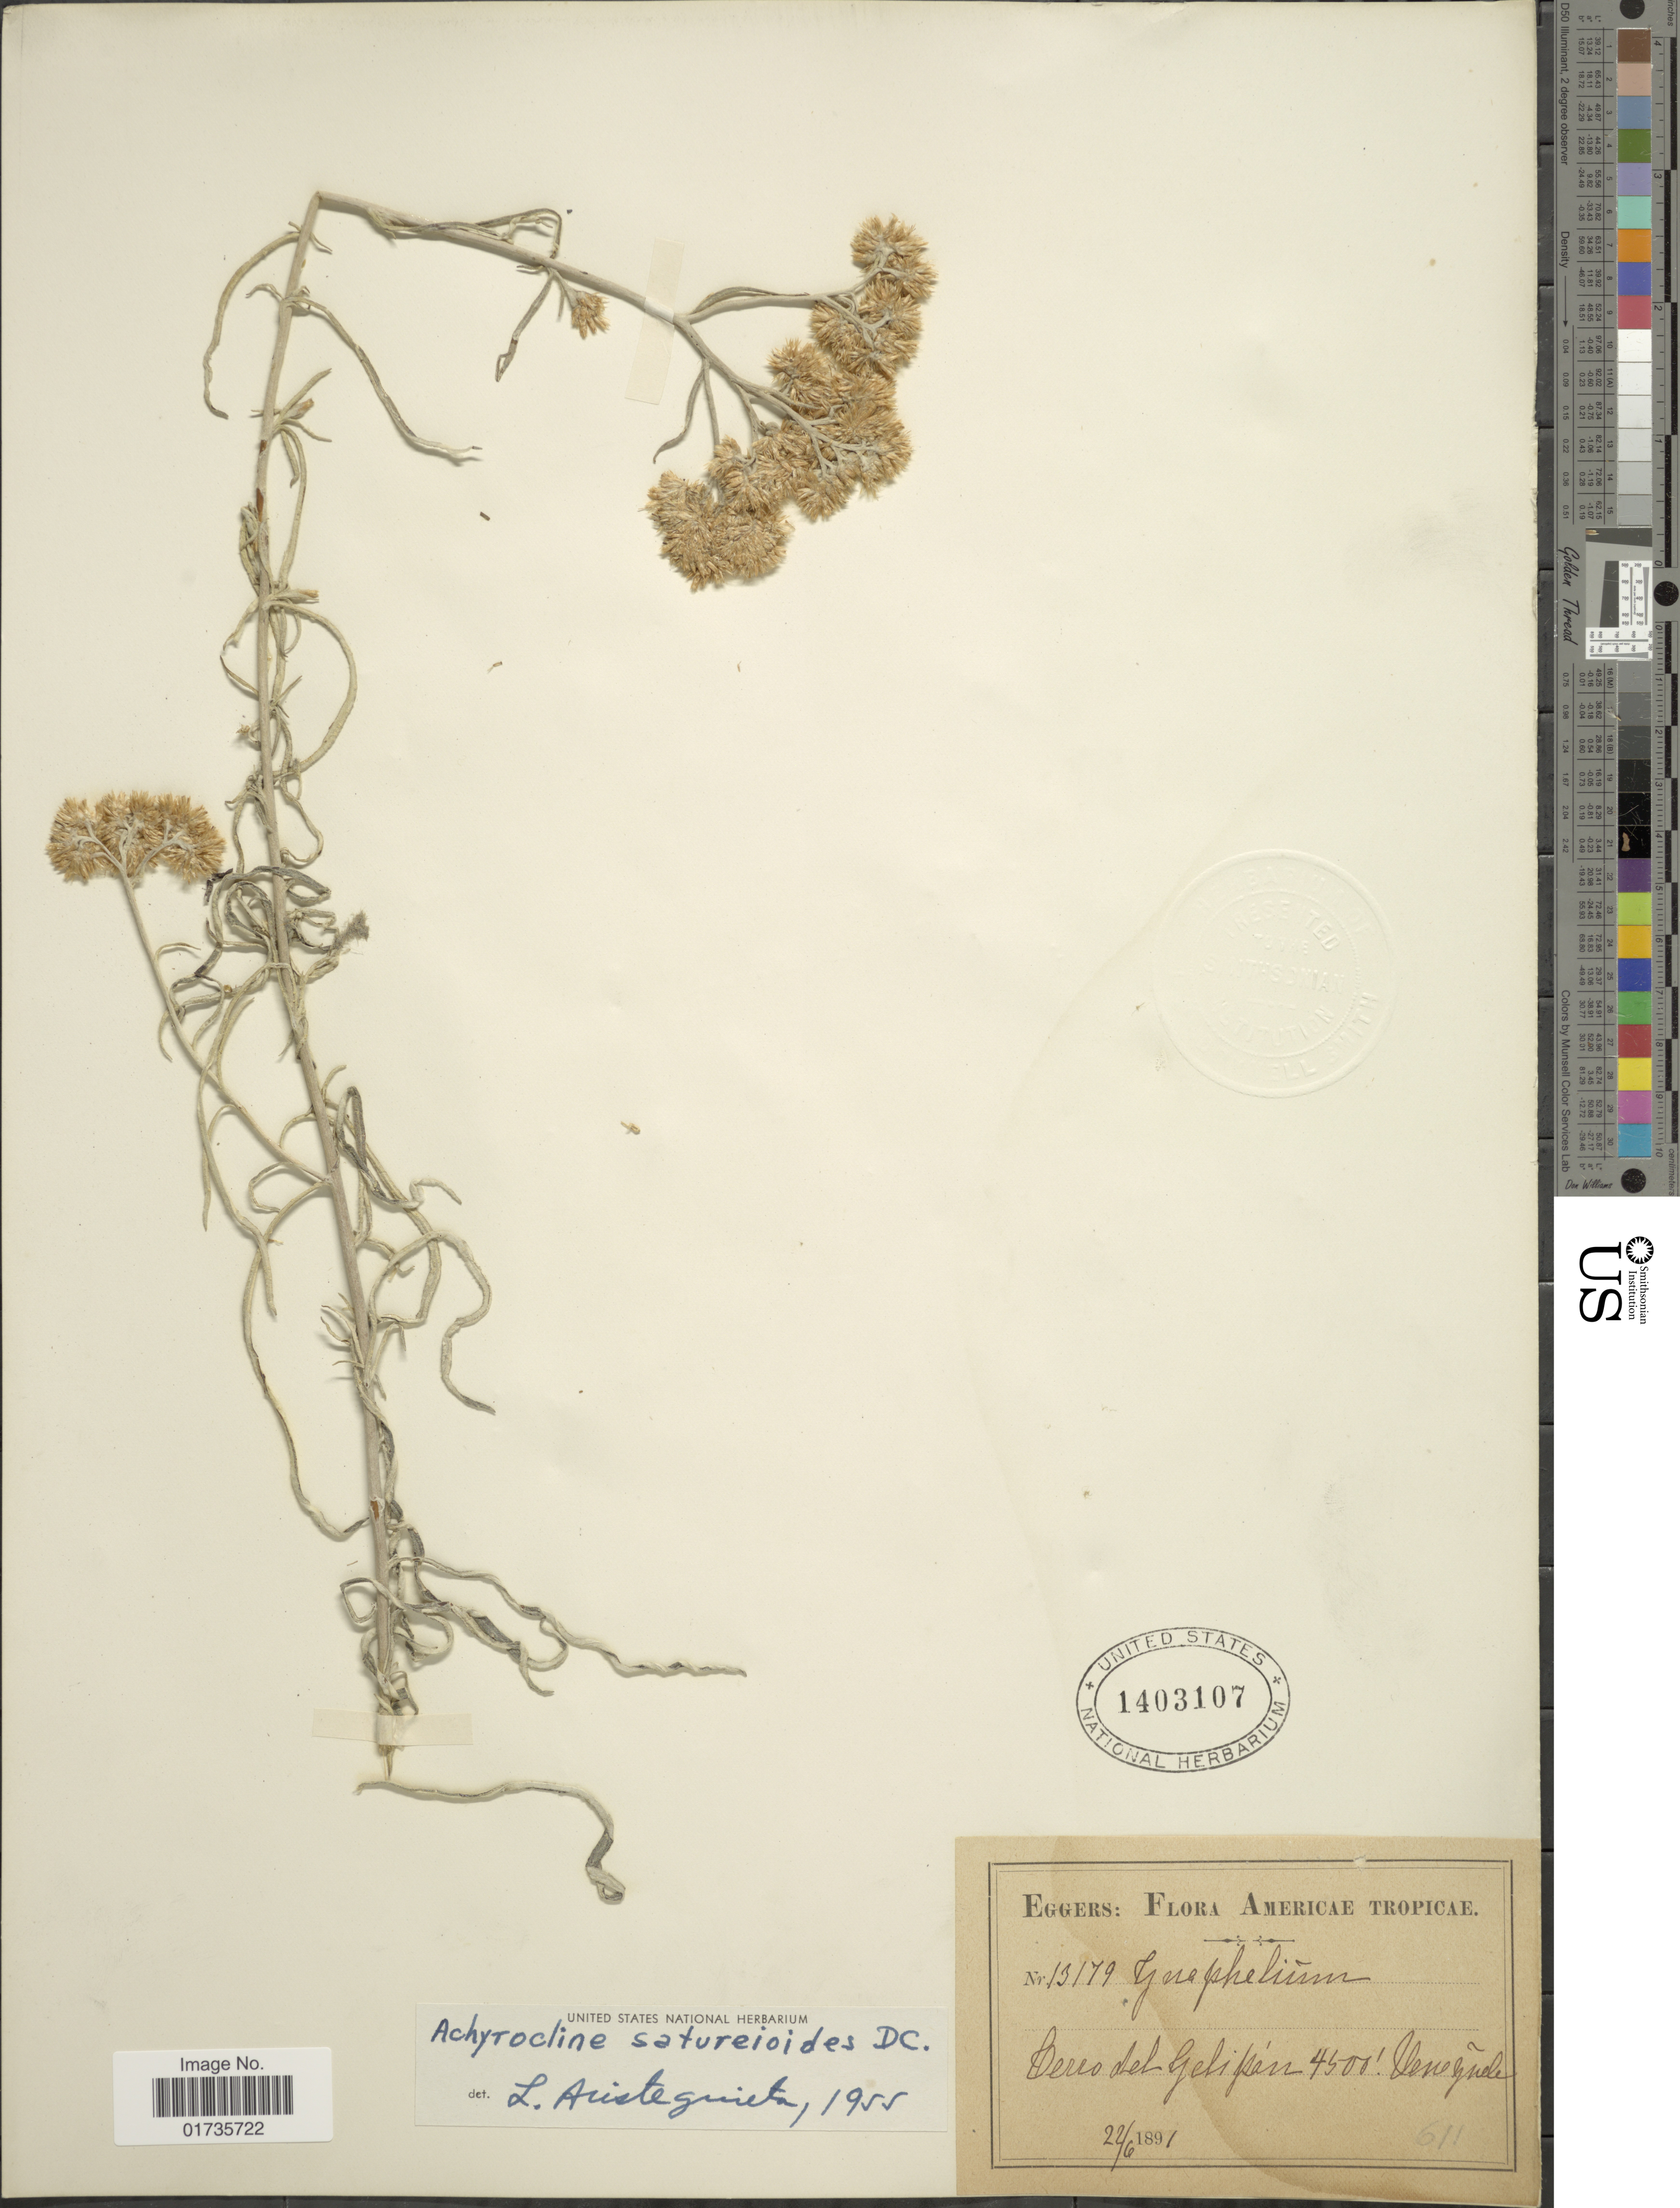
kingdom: Plantae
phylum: Tracheophyta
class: Magnoliopsida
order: Asterales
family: Asteraceae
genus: Achyrocline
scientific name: Achyrocline satureioides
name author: (Lam.) DC.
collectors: -. Eggers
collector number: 13179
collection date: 1891-06-22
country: Venezuela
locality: Ameicae tropicae, Cerro del Geli pass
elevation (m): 1372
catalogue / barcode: US 1403107